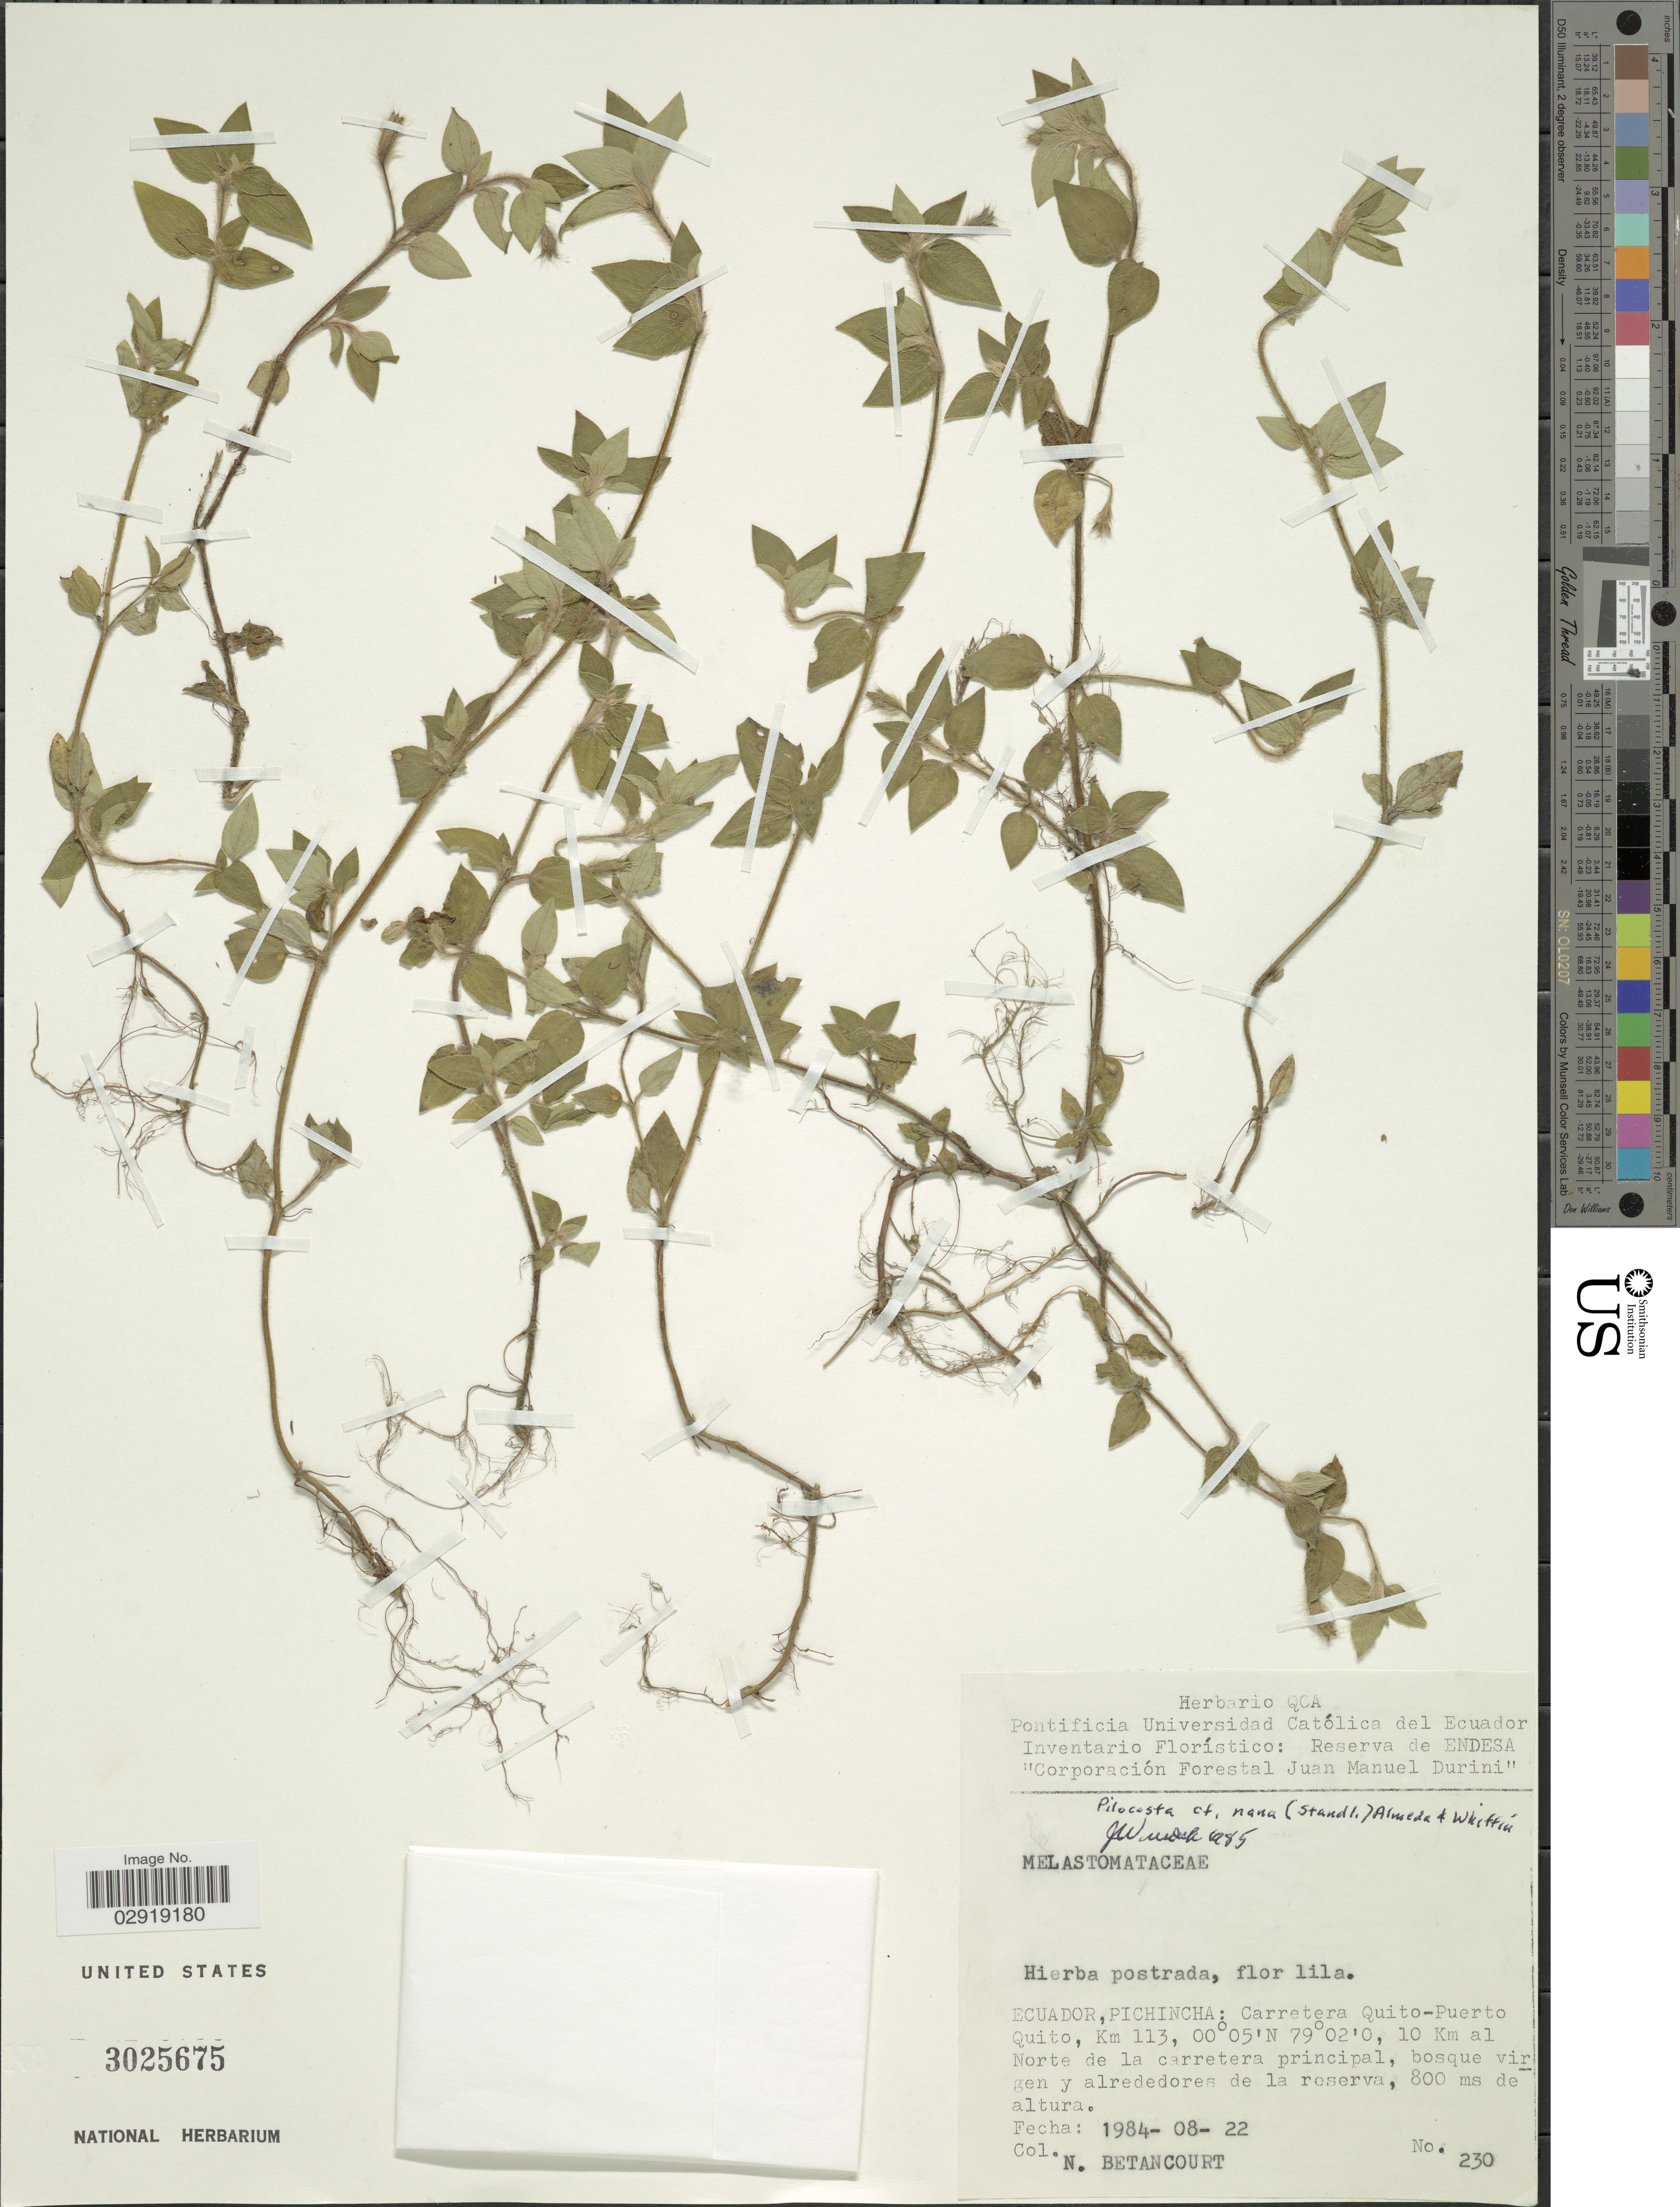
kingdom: Plantae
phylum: Tracheophyta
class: Magnoliopsida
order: Myrtales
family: Melastomataceae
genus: Pilocosta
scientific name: Pilocosta nana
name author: (Standl.) Almeda &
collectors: N. Betancourt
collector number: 230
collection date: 1984-08-22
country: Ecuador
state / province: Pichincha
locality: Carretera Quito-Puerto Quito, Km 113, 10 Km al Norte de la carretera principal.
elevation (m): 800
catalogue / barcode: US 3025675